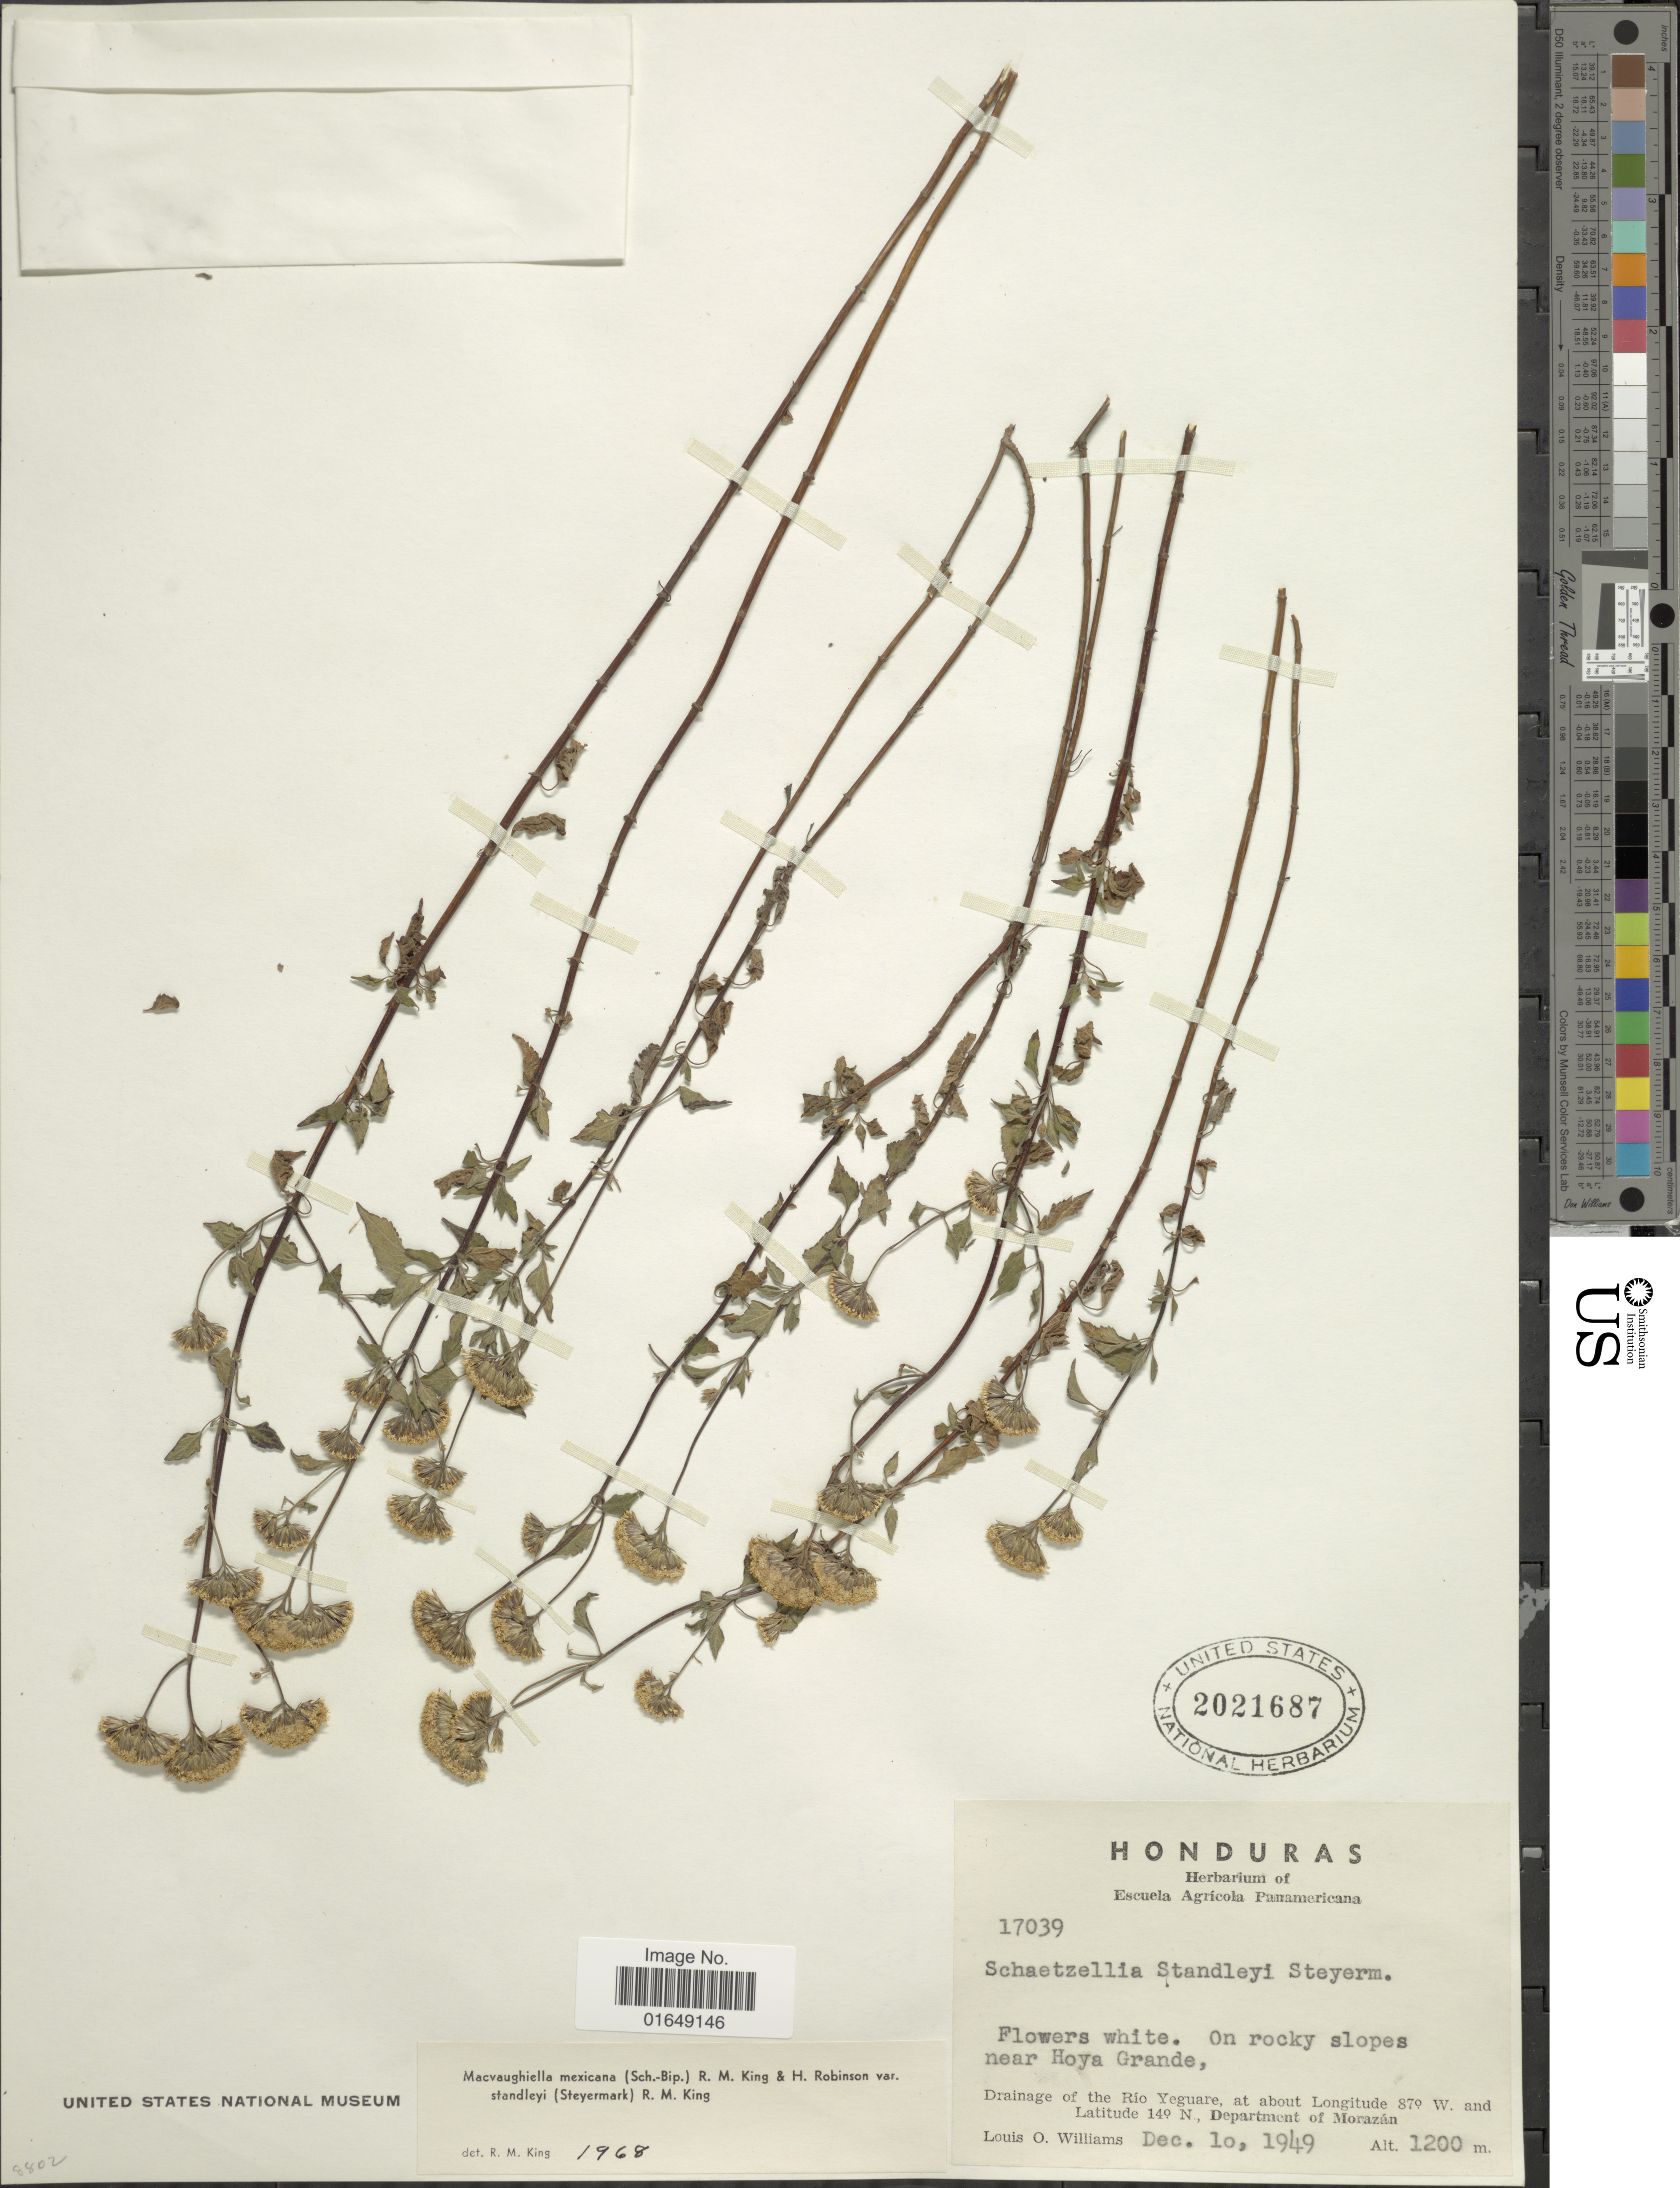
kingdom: Plantae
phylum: Tracheophyta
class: Magnoliopsida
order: Asterales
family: Asteraceae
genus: Macvaughiella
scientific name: Macvaughiella mexicana var. standleyi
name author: (Steyerm.) R.M. King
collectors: L. O. Williams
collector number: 17039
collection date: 1949-12-10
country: Honduras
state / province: Fco. Morazán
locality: Drainage of the Rio Yeguare, on rocky slopes near Hoya Grande.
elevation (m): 1200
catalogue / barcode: US 2021687